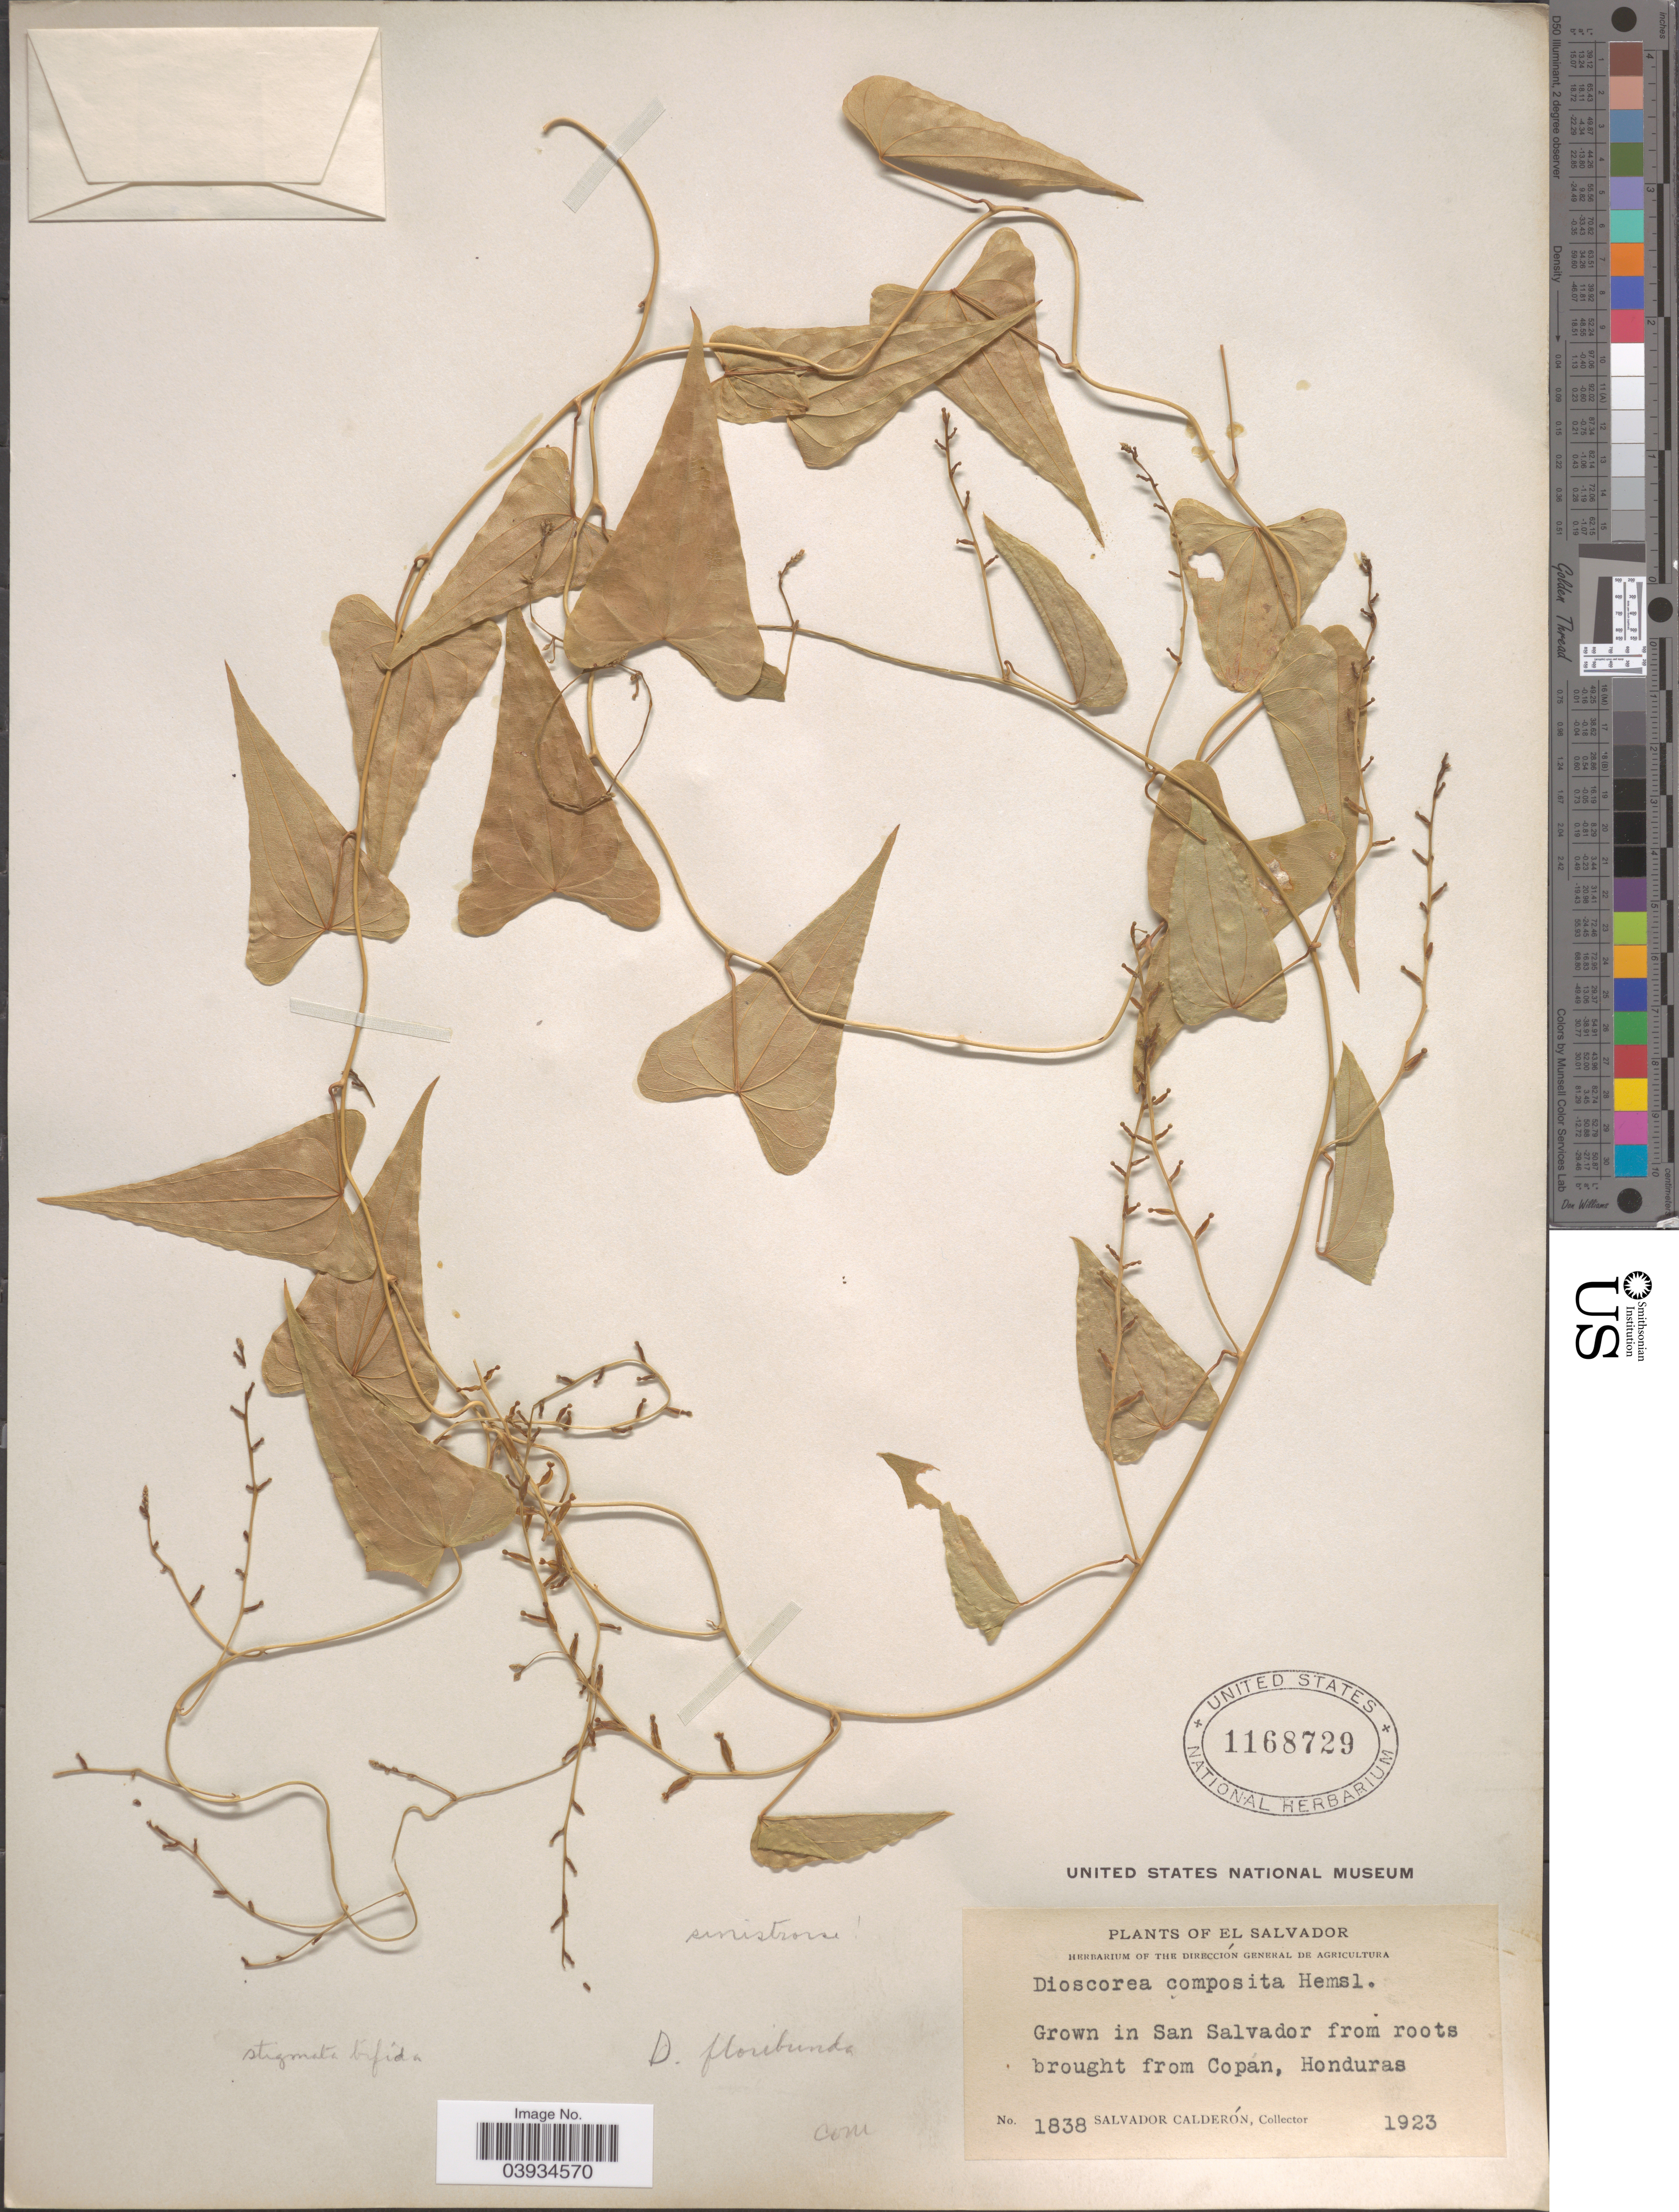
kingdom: Plantae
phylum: Tracheophyta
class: Liliopsida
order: Dioscoreales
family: Dioscoreaceae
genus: Dioscorea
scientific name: Dioscorea floribunda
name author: M. Martens & Galeotti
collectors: S. Calderón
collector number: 1838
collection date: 1923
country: El Salvador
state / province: San Salvador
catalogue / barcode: US 1168729